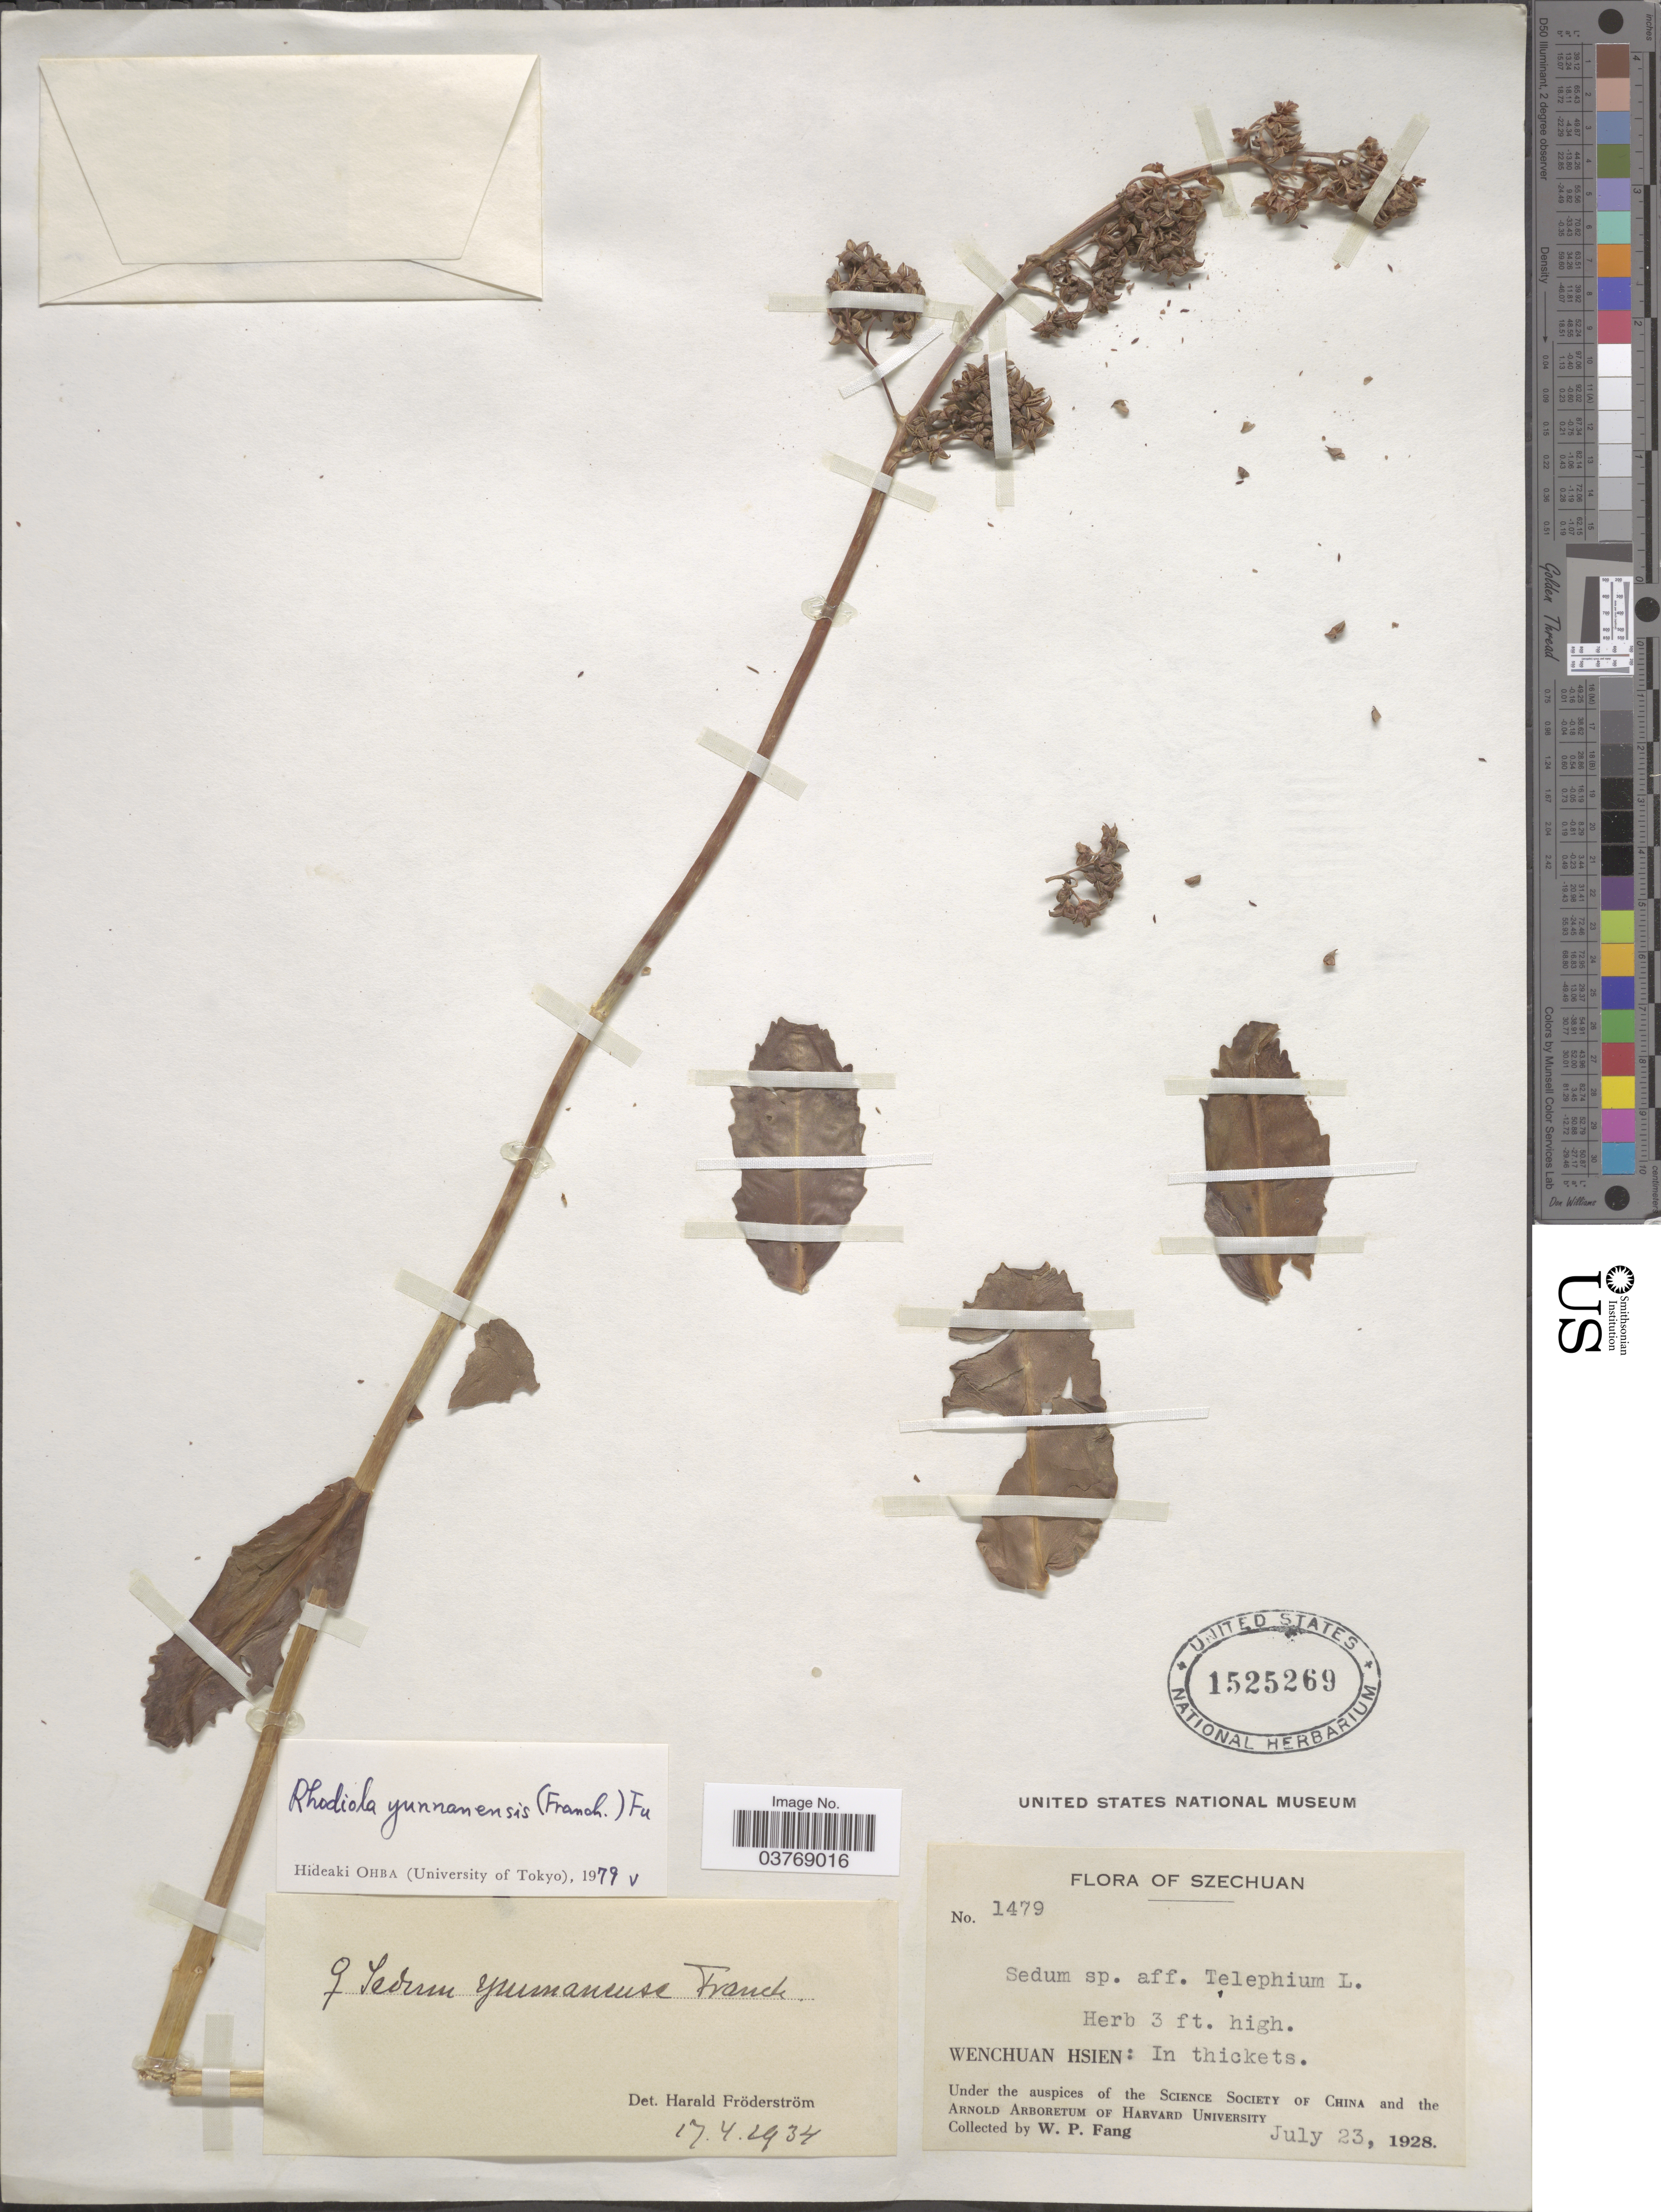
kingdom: Plantae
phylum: Tracheophyta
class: Magnoliopsida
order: Saxifragales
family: Crassulaceae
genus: Rhodiola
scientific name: Rhodiola yunnanensis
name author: (Franch.) S.H. Fu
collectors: W. P. Fang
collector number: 1479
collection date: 1928-07-23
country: China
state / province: Sichuan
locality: Szechuan. Wenchuan Hsien: In thickets.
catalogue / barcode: US 1525269